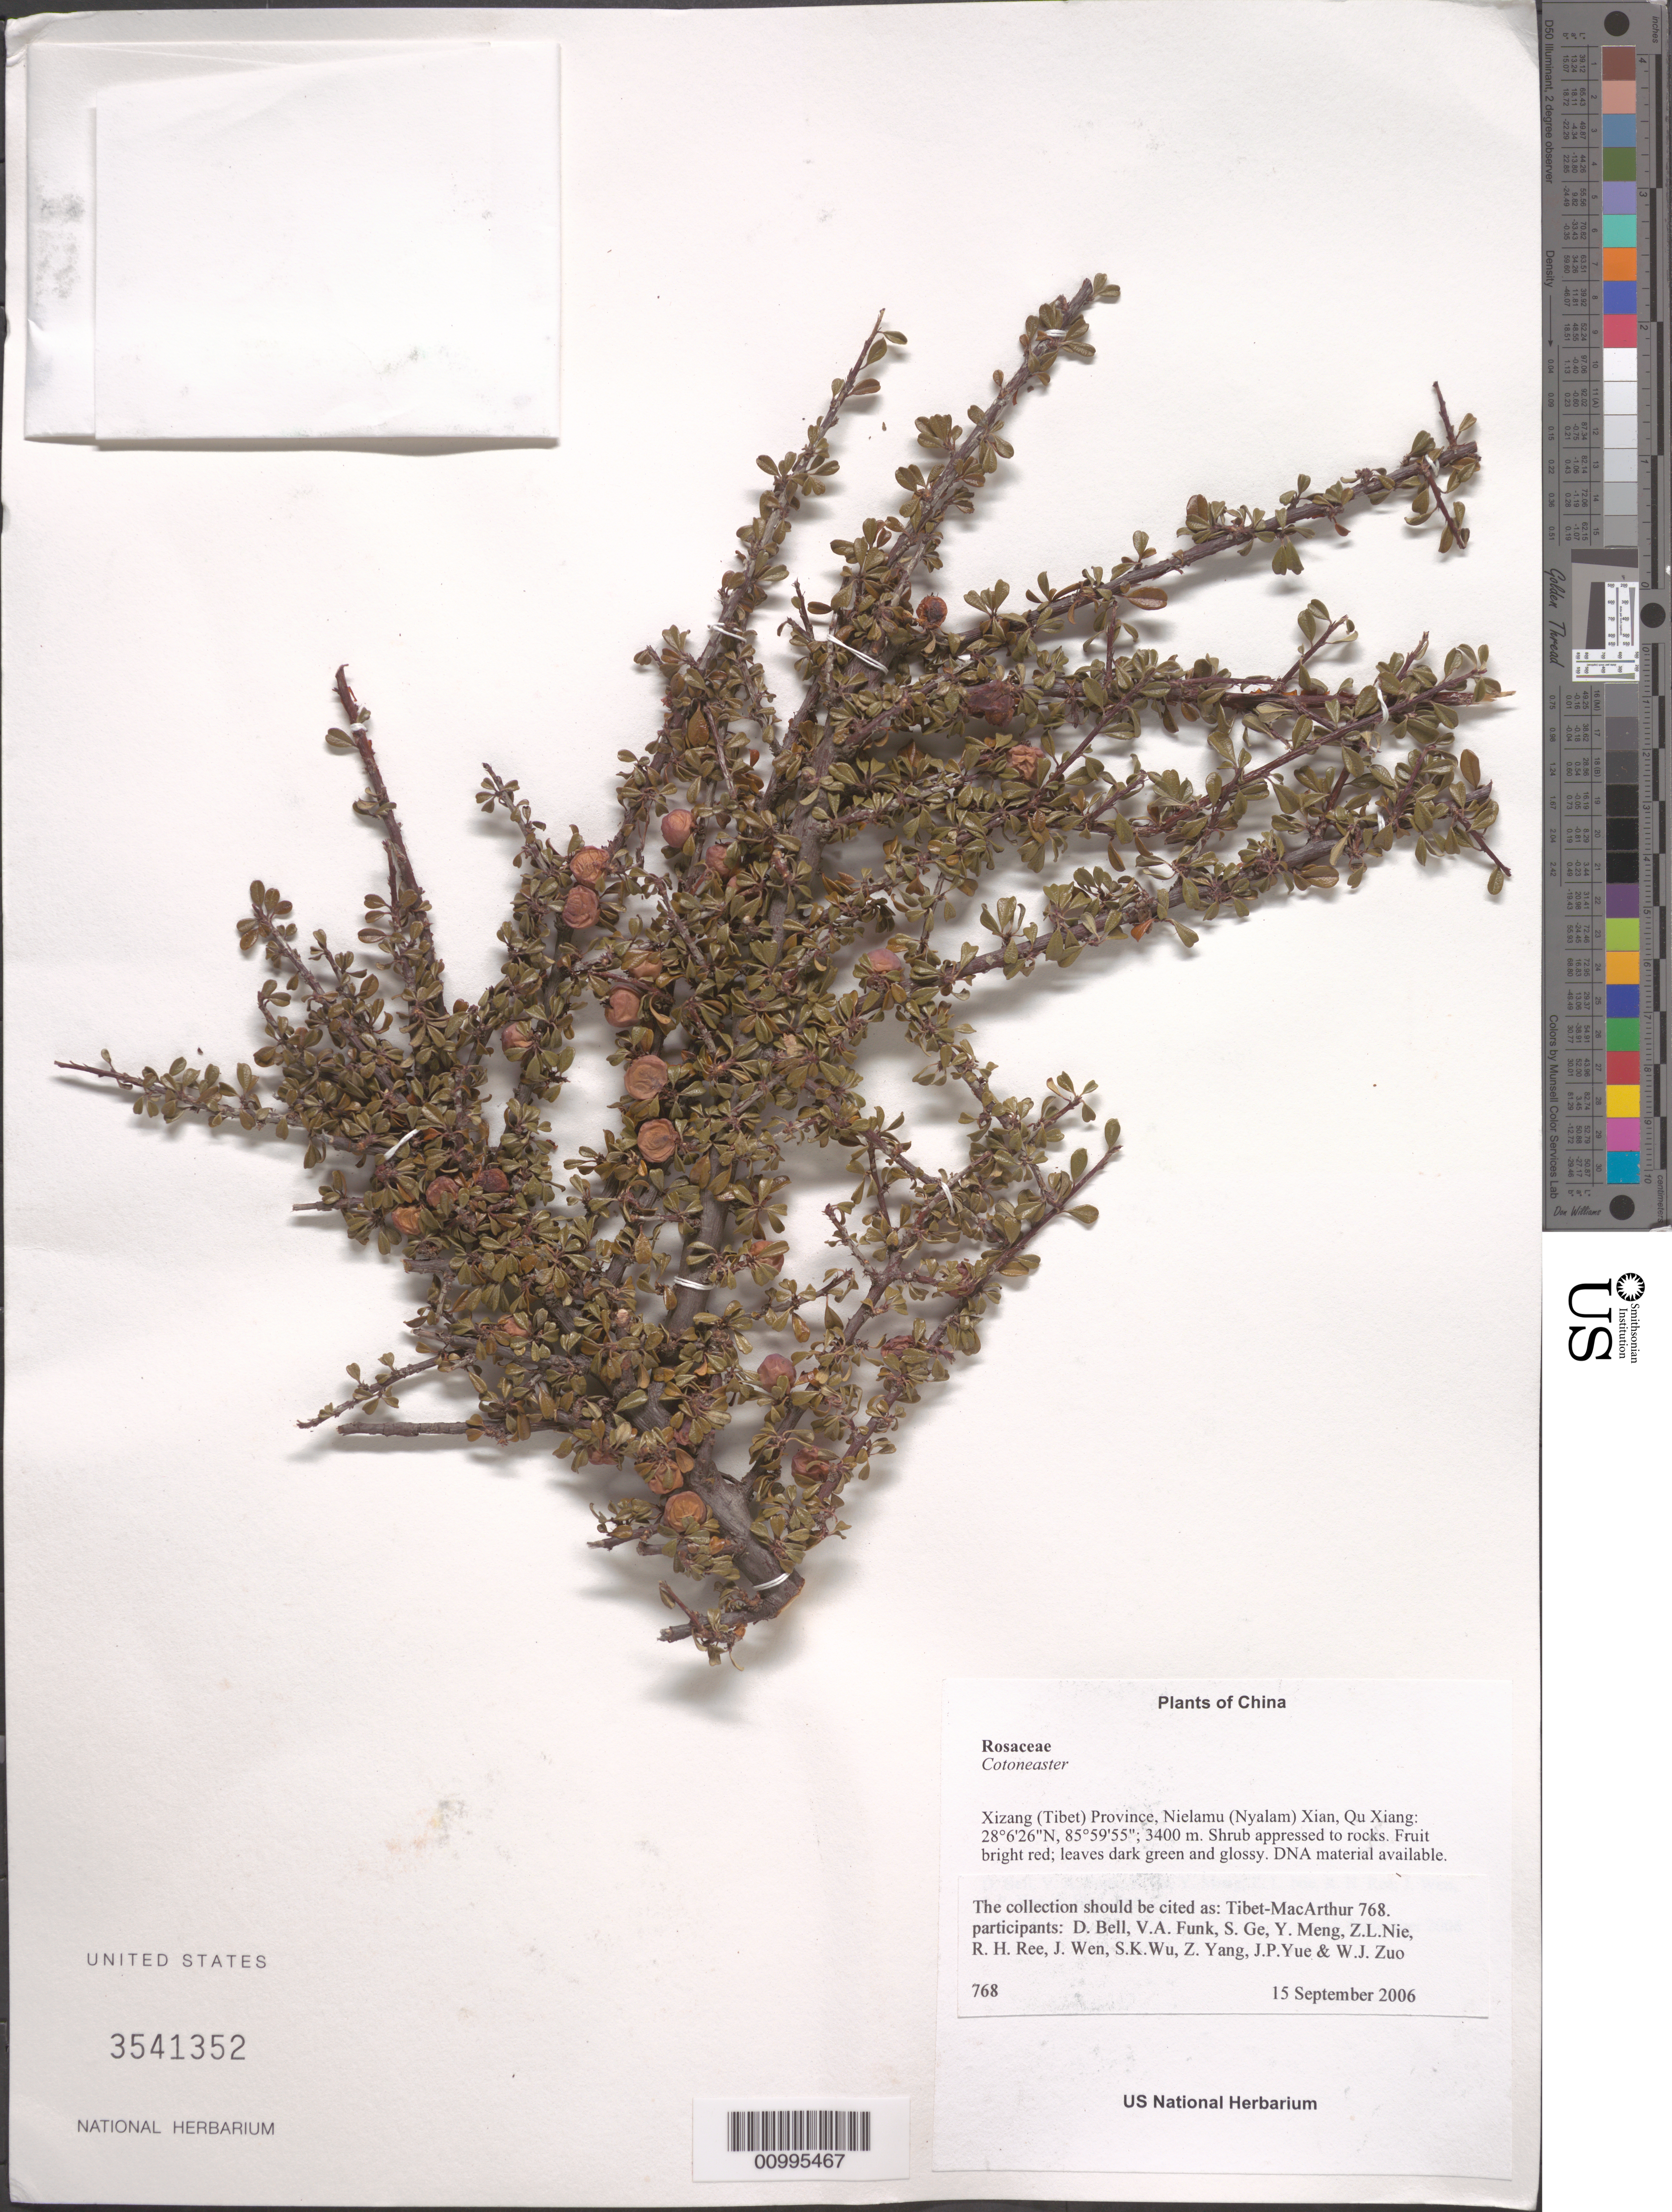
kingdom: Plantae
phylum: Tracheophyta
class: Magnoliopsida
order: Rosales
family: Rosaceae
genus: Cotoneaster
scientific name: Cotoneaster sp.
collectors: Tibet-MacArthur, D. A. Bell, V. Funk, S. Ge, Y. Meng, Z. Nie, R. Ree, J. Wen, J. Yue & W. Zuo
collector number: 768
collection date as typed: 15 Sep 2006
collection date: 2006-09-15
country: China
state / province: Xizang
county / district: Nielamu (Nyalam) Xian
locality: Qu Xiang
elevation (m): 3400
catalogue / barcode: US 3541352